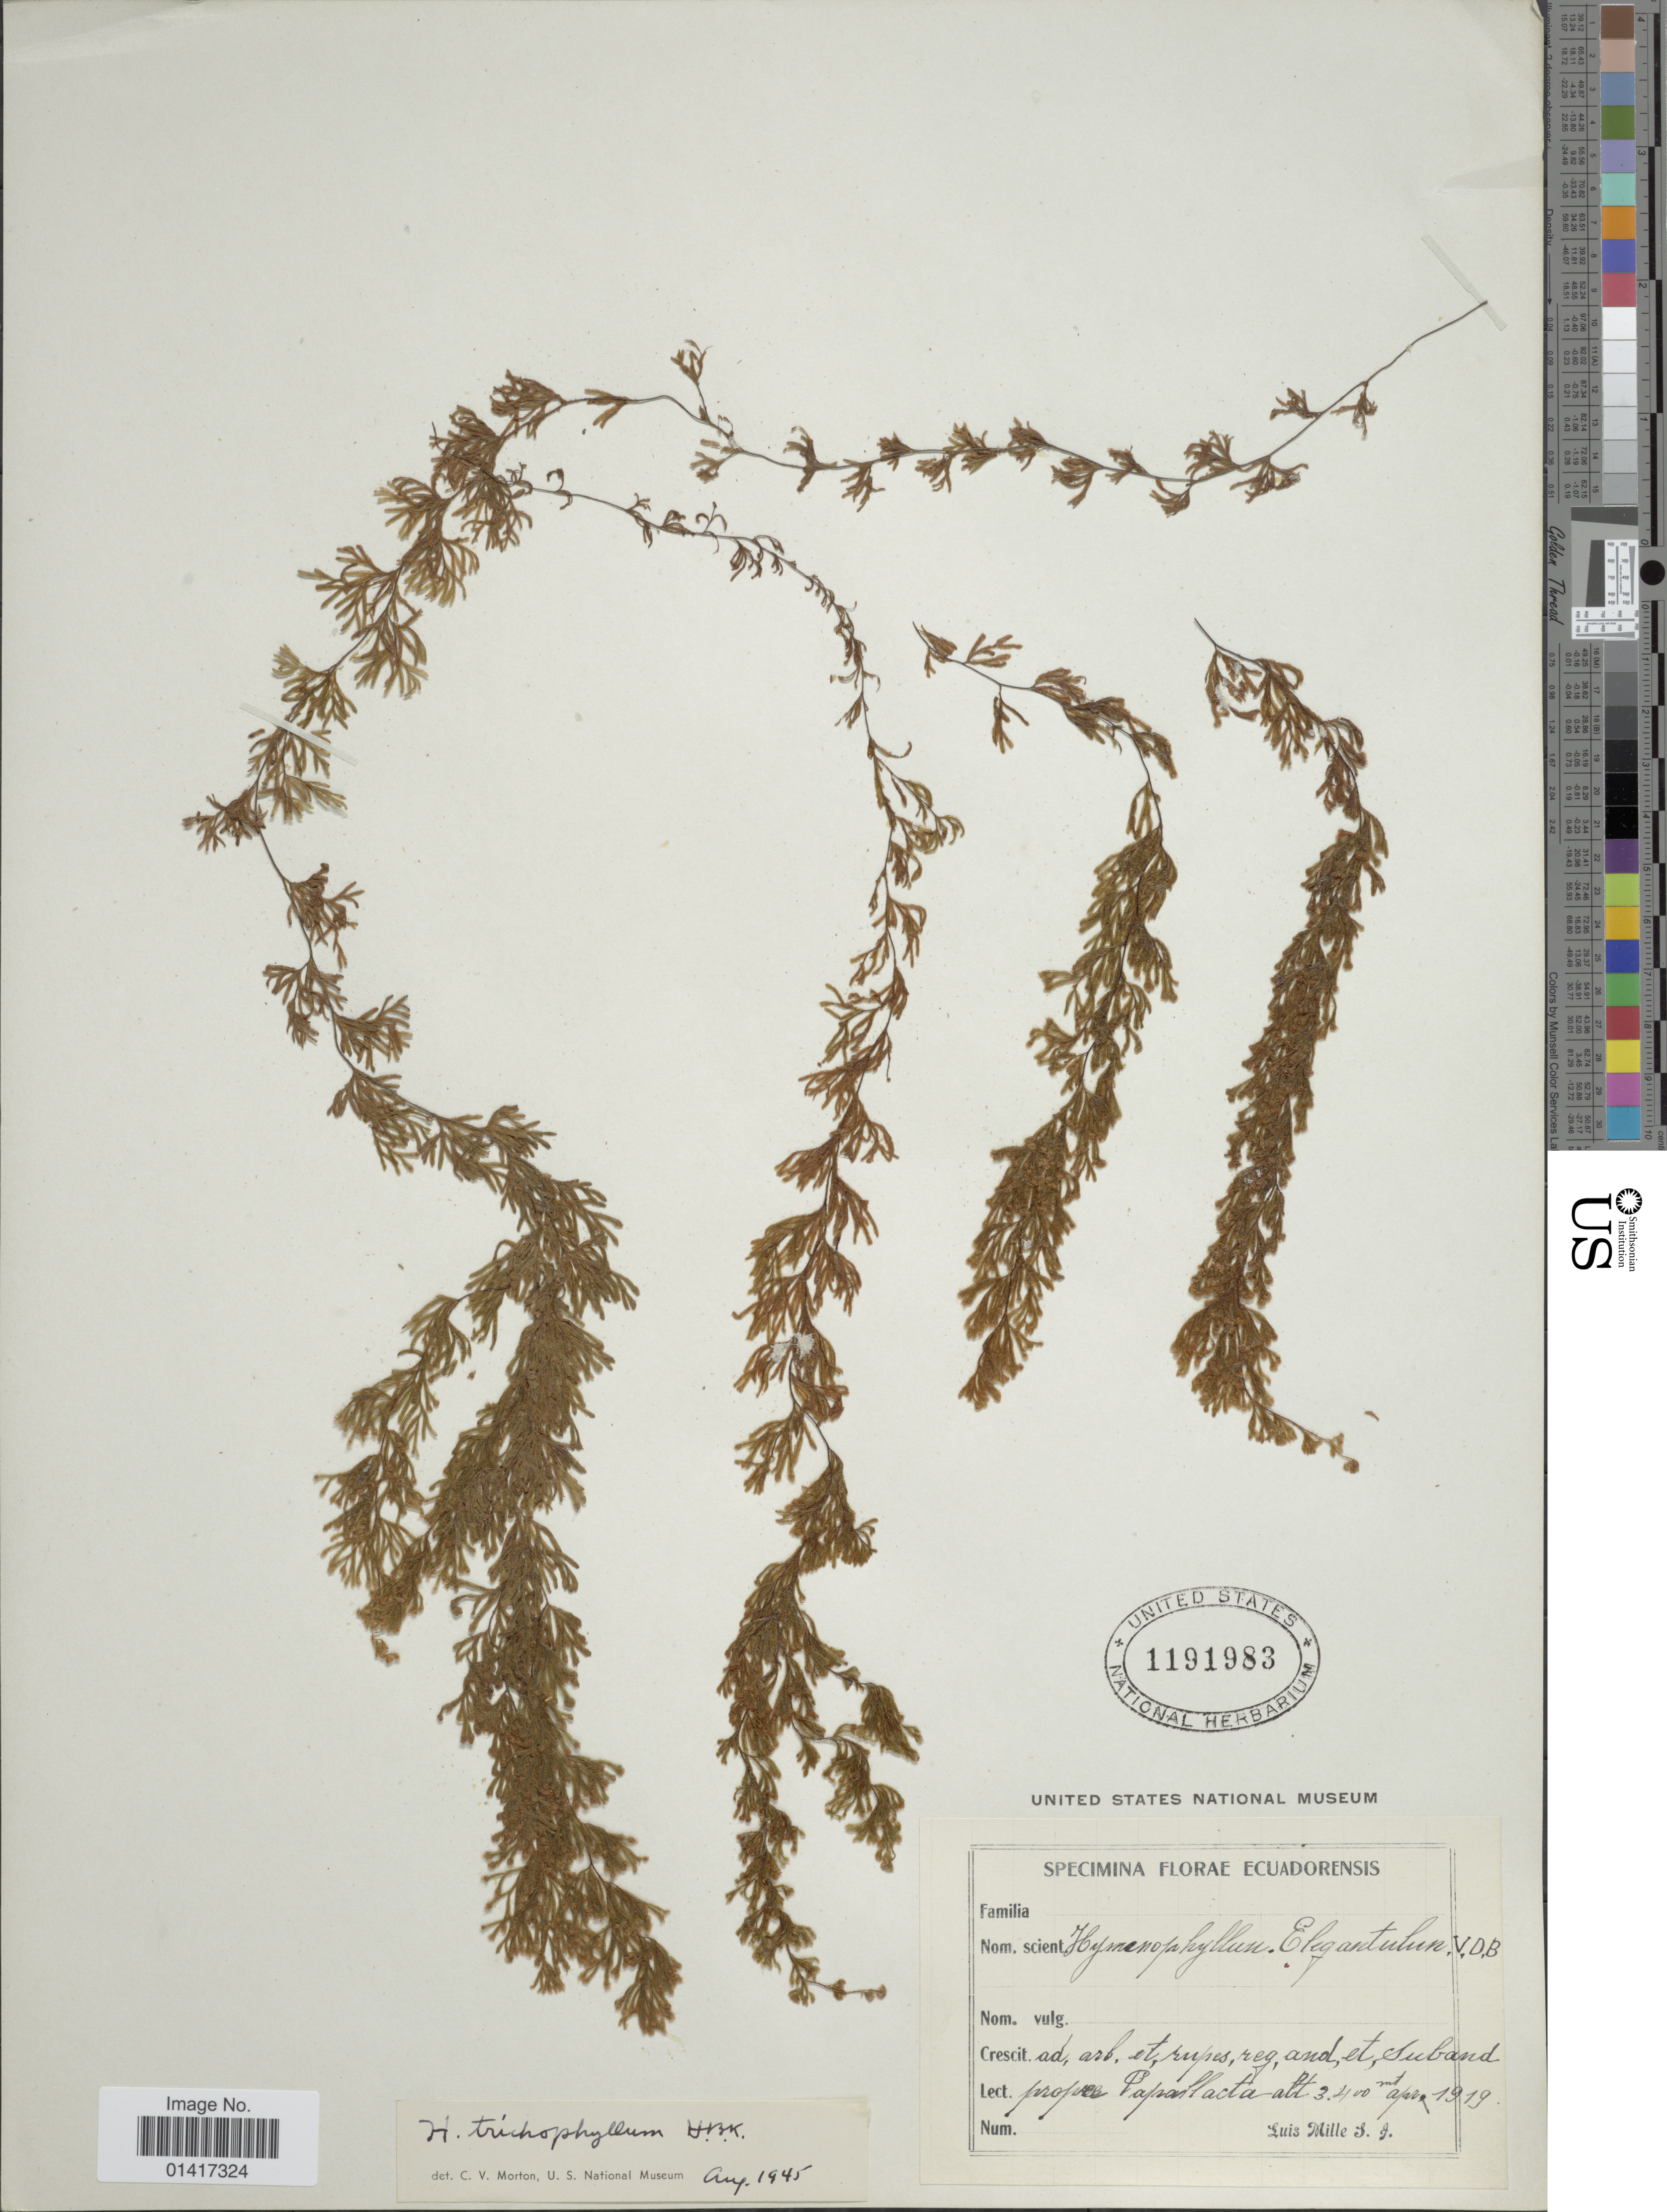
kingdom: Plantae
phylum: Tracheophyta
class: Polypodiopsida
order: Hymenophyllales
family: Hymenophyllaceae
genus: Hymenophyllum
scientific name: Hymenophyllum trichophyllum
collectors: L. Mille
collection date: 1919-04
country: Ecuador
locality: Prope Papallacta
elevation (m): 3400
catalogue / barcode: US 1191983